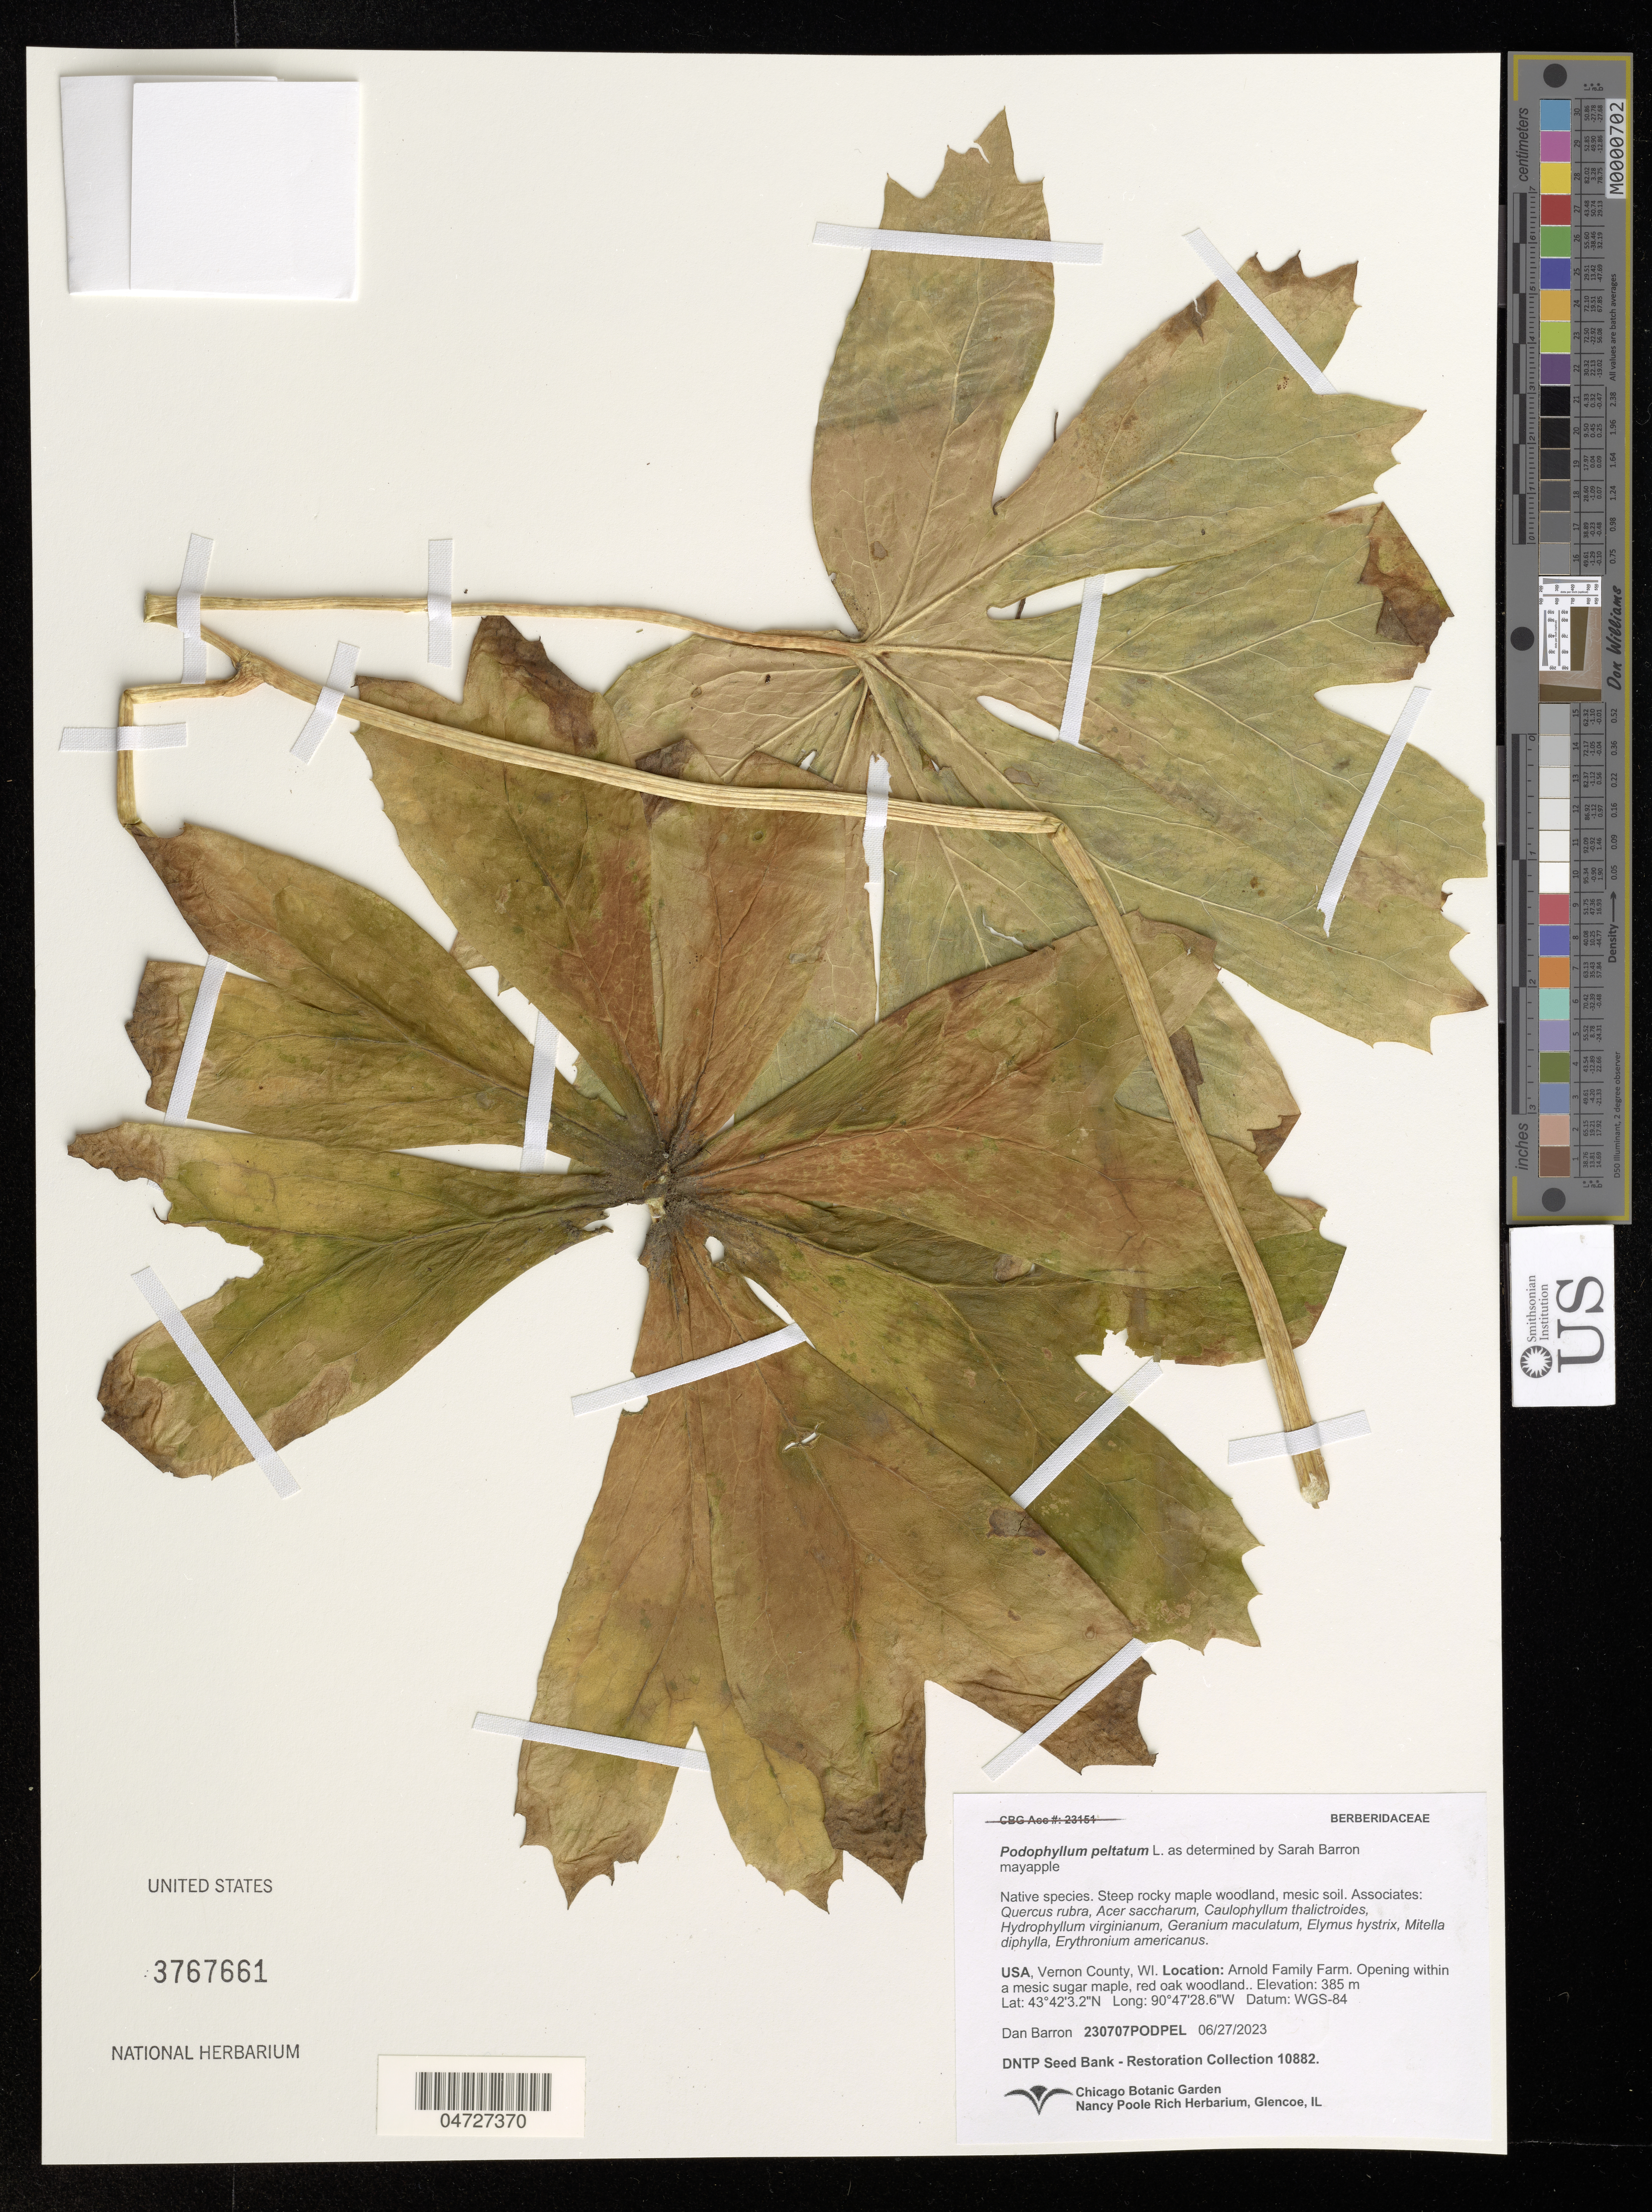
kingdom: Plantae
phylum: Tracheophyta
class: Magnoliopsida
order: Ranunculales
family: Berberidaceae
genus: Podophyllum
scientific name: Podophyllum peltatum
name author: L.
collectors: D. Barron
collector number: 230707PODPEL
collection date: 2023-06-27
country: United States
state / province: Wisconsin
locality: Vernon County. Arnold Family Farm.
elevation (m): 385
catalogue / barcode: US 3767661